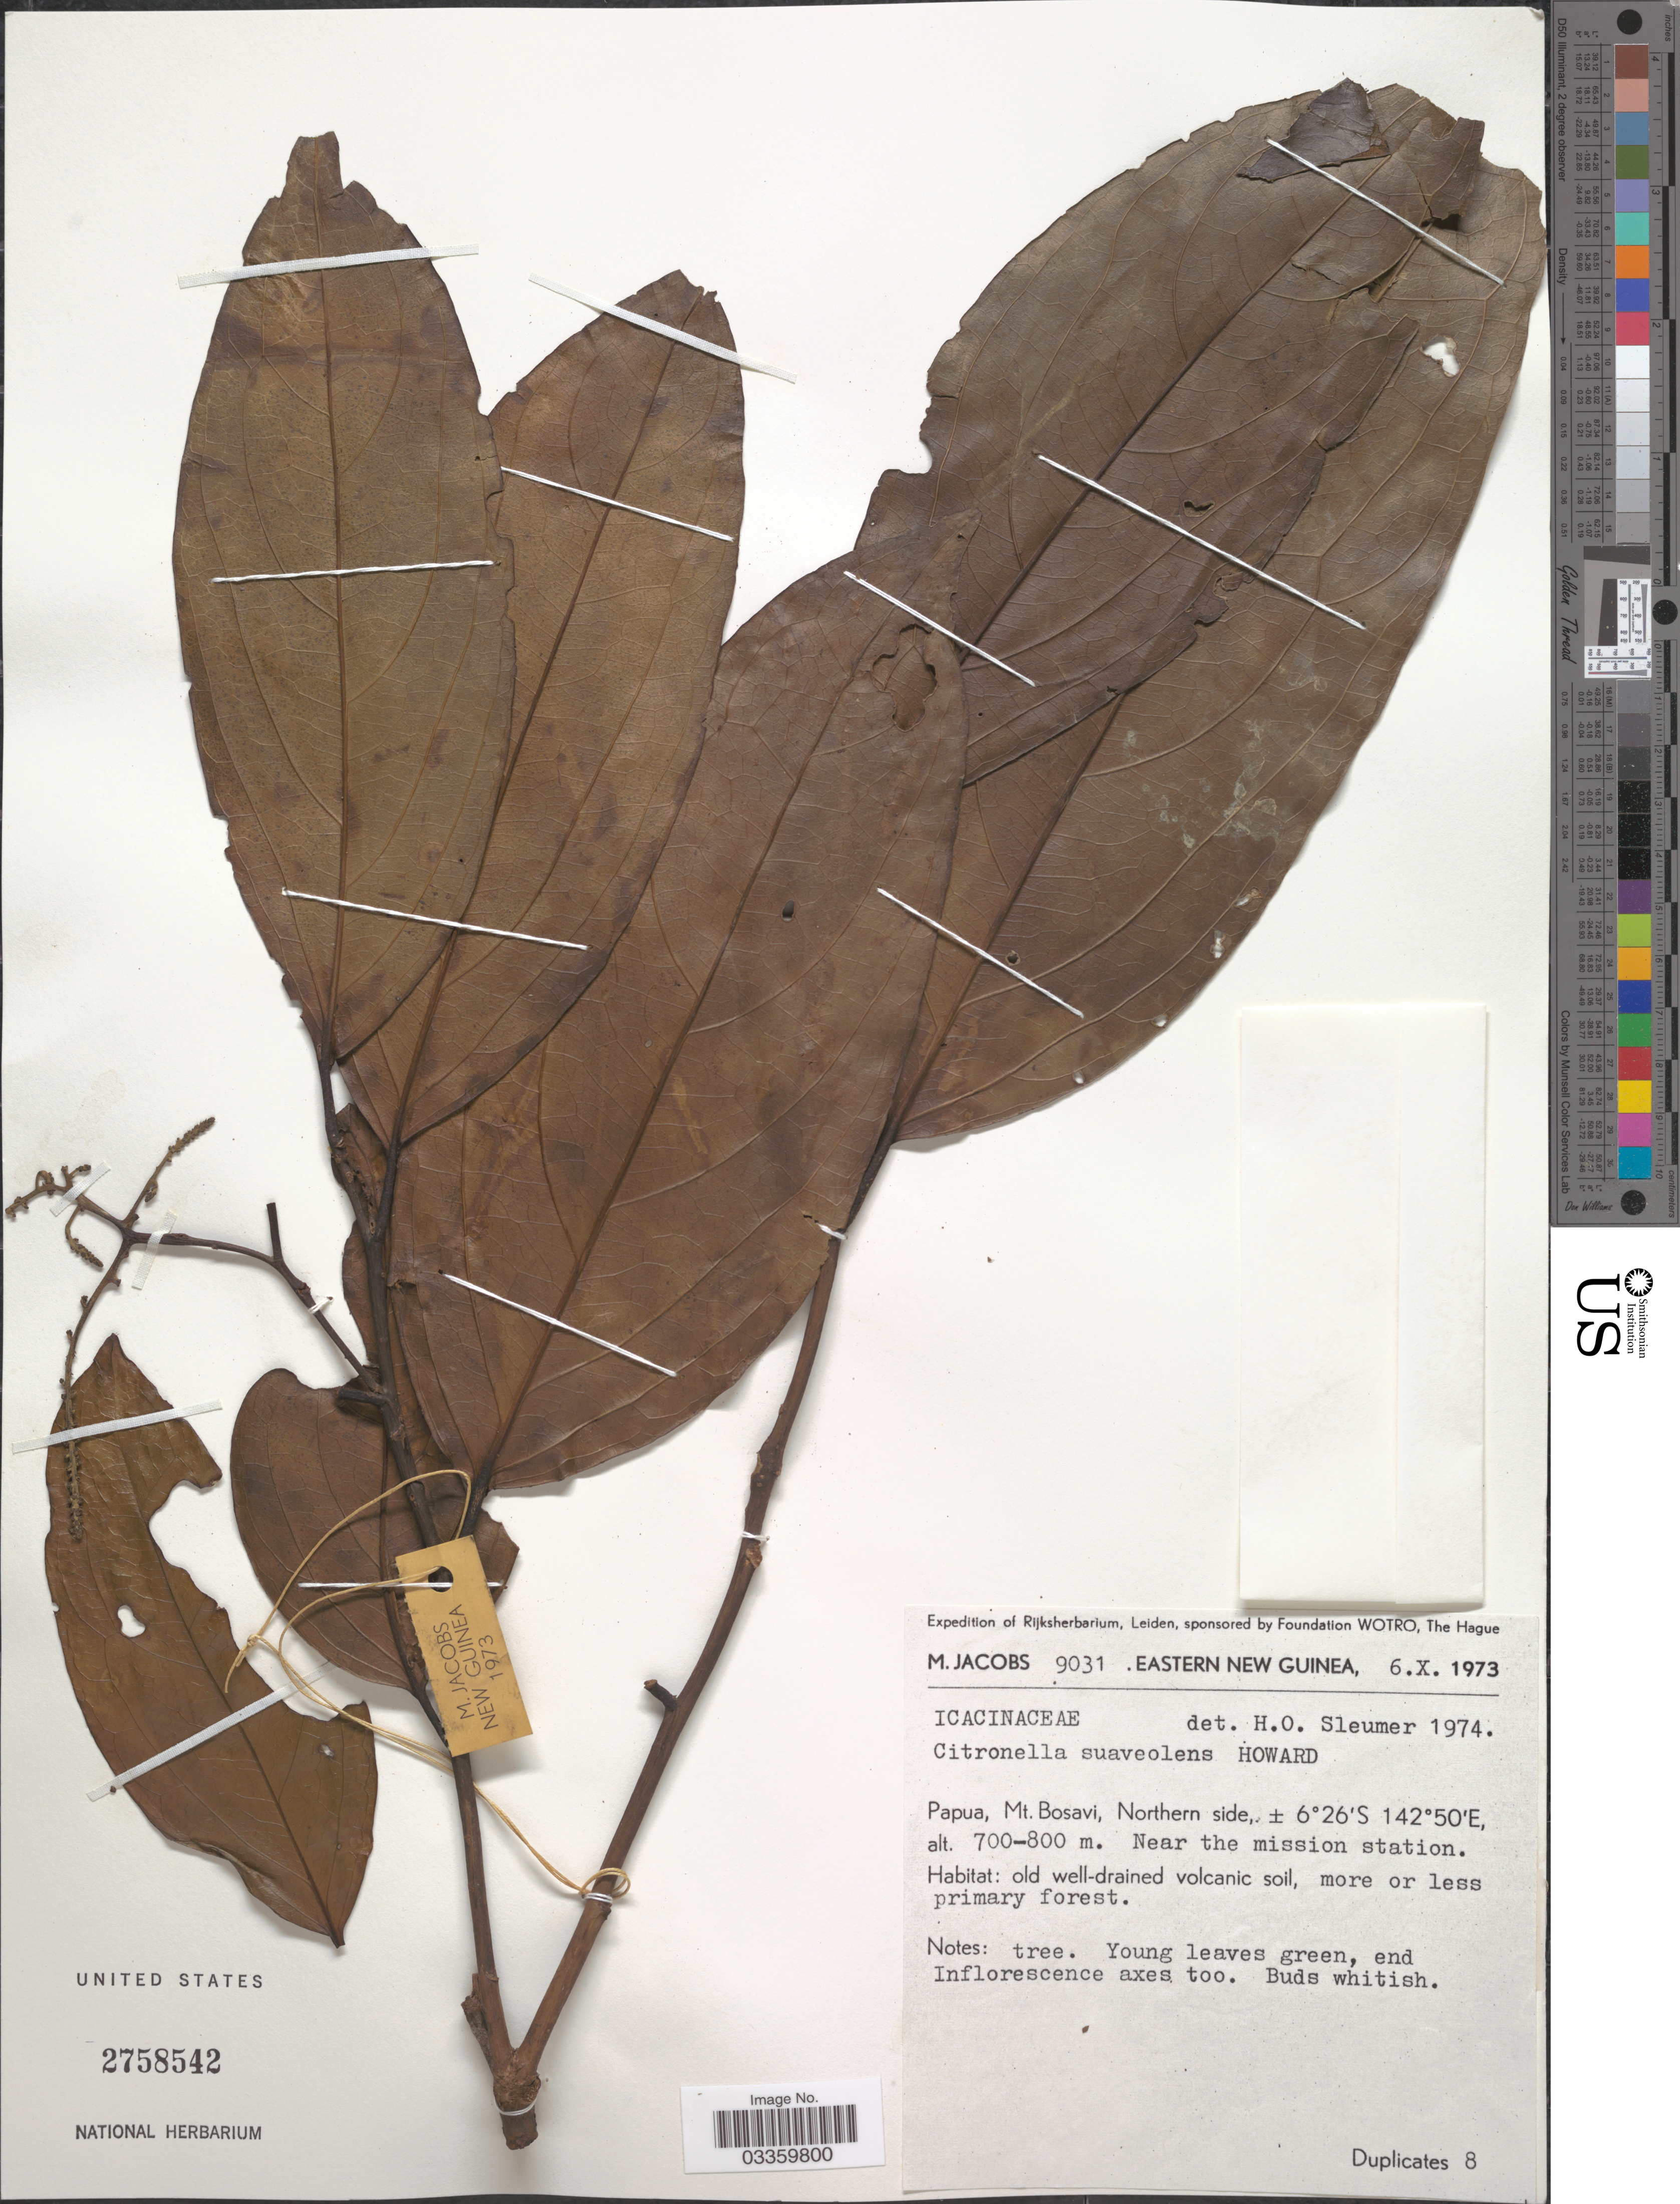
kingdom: Plantae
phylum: Tracheophyta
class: Magnoliopsida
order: Cardiopteridales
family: Cardiopteridaceae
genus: Citronella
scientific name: Citronella suaveolens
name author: (Blume) R.A. Howard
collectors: M. Jacobs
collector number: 9031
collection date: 1973-10-06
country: Papua New Guinea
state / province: Northern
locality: Eastern New Guinea. Papua, Mt. Bosavi, Northern side. Near the mission station.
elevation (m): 700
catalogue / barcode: US 2758542